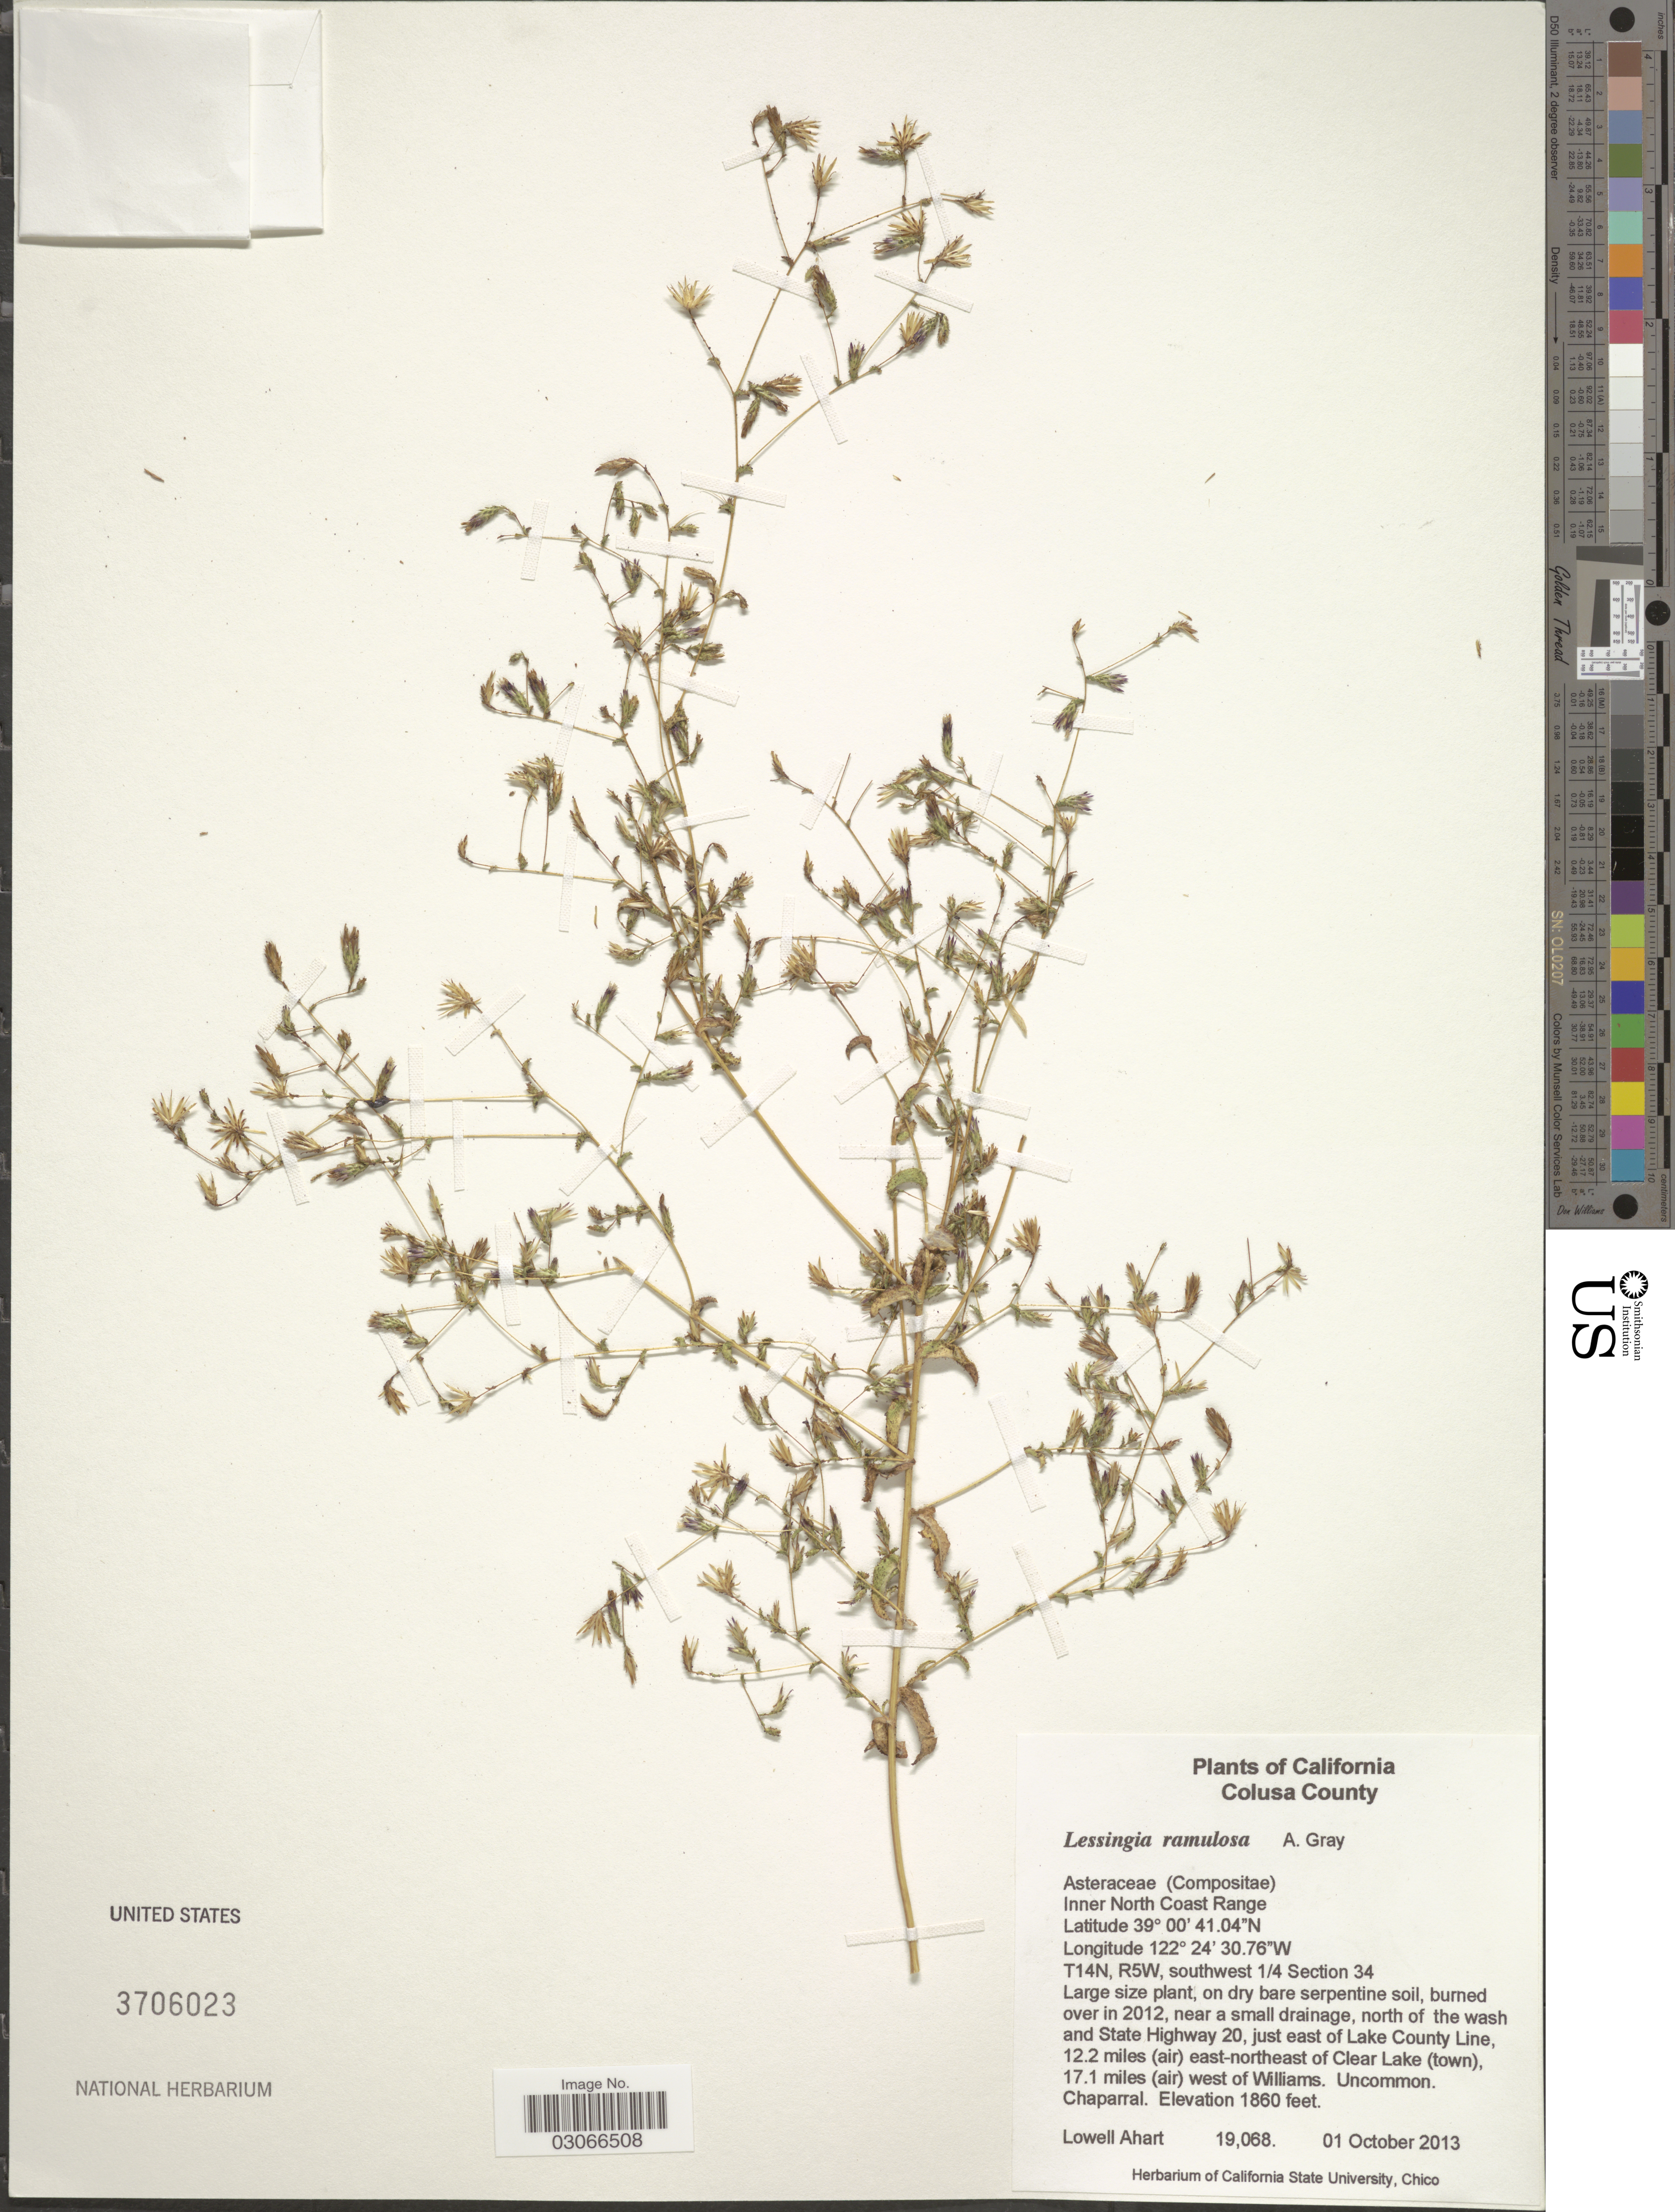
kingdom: Plantae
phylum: Tracheophyta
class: Magnoliopsida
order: Asterales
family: Asteraceae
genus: Lessingia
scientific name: Lessingia ramulosa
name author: A. Gray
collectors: L. Ahart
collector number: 19068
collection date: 2013-10-01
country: United States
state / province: California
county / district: Colusa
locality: Colusa County. Inner North Coast Range. T14N, R5W, southwest ¼ Section 34, north of the wash and State Highway 20, just east of Lake County Line, 12.2 miles (air) east-northeast of Clear Lake (town), 17.1 miles (air) west of Williams.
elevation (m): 567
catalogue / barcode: US 3706023